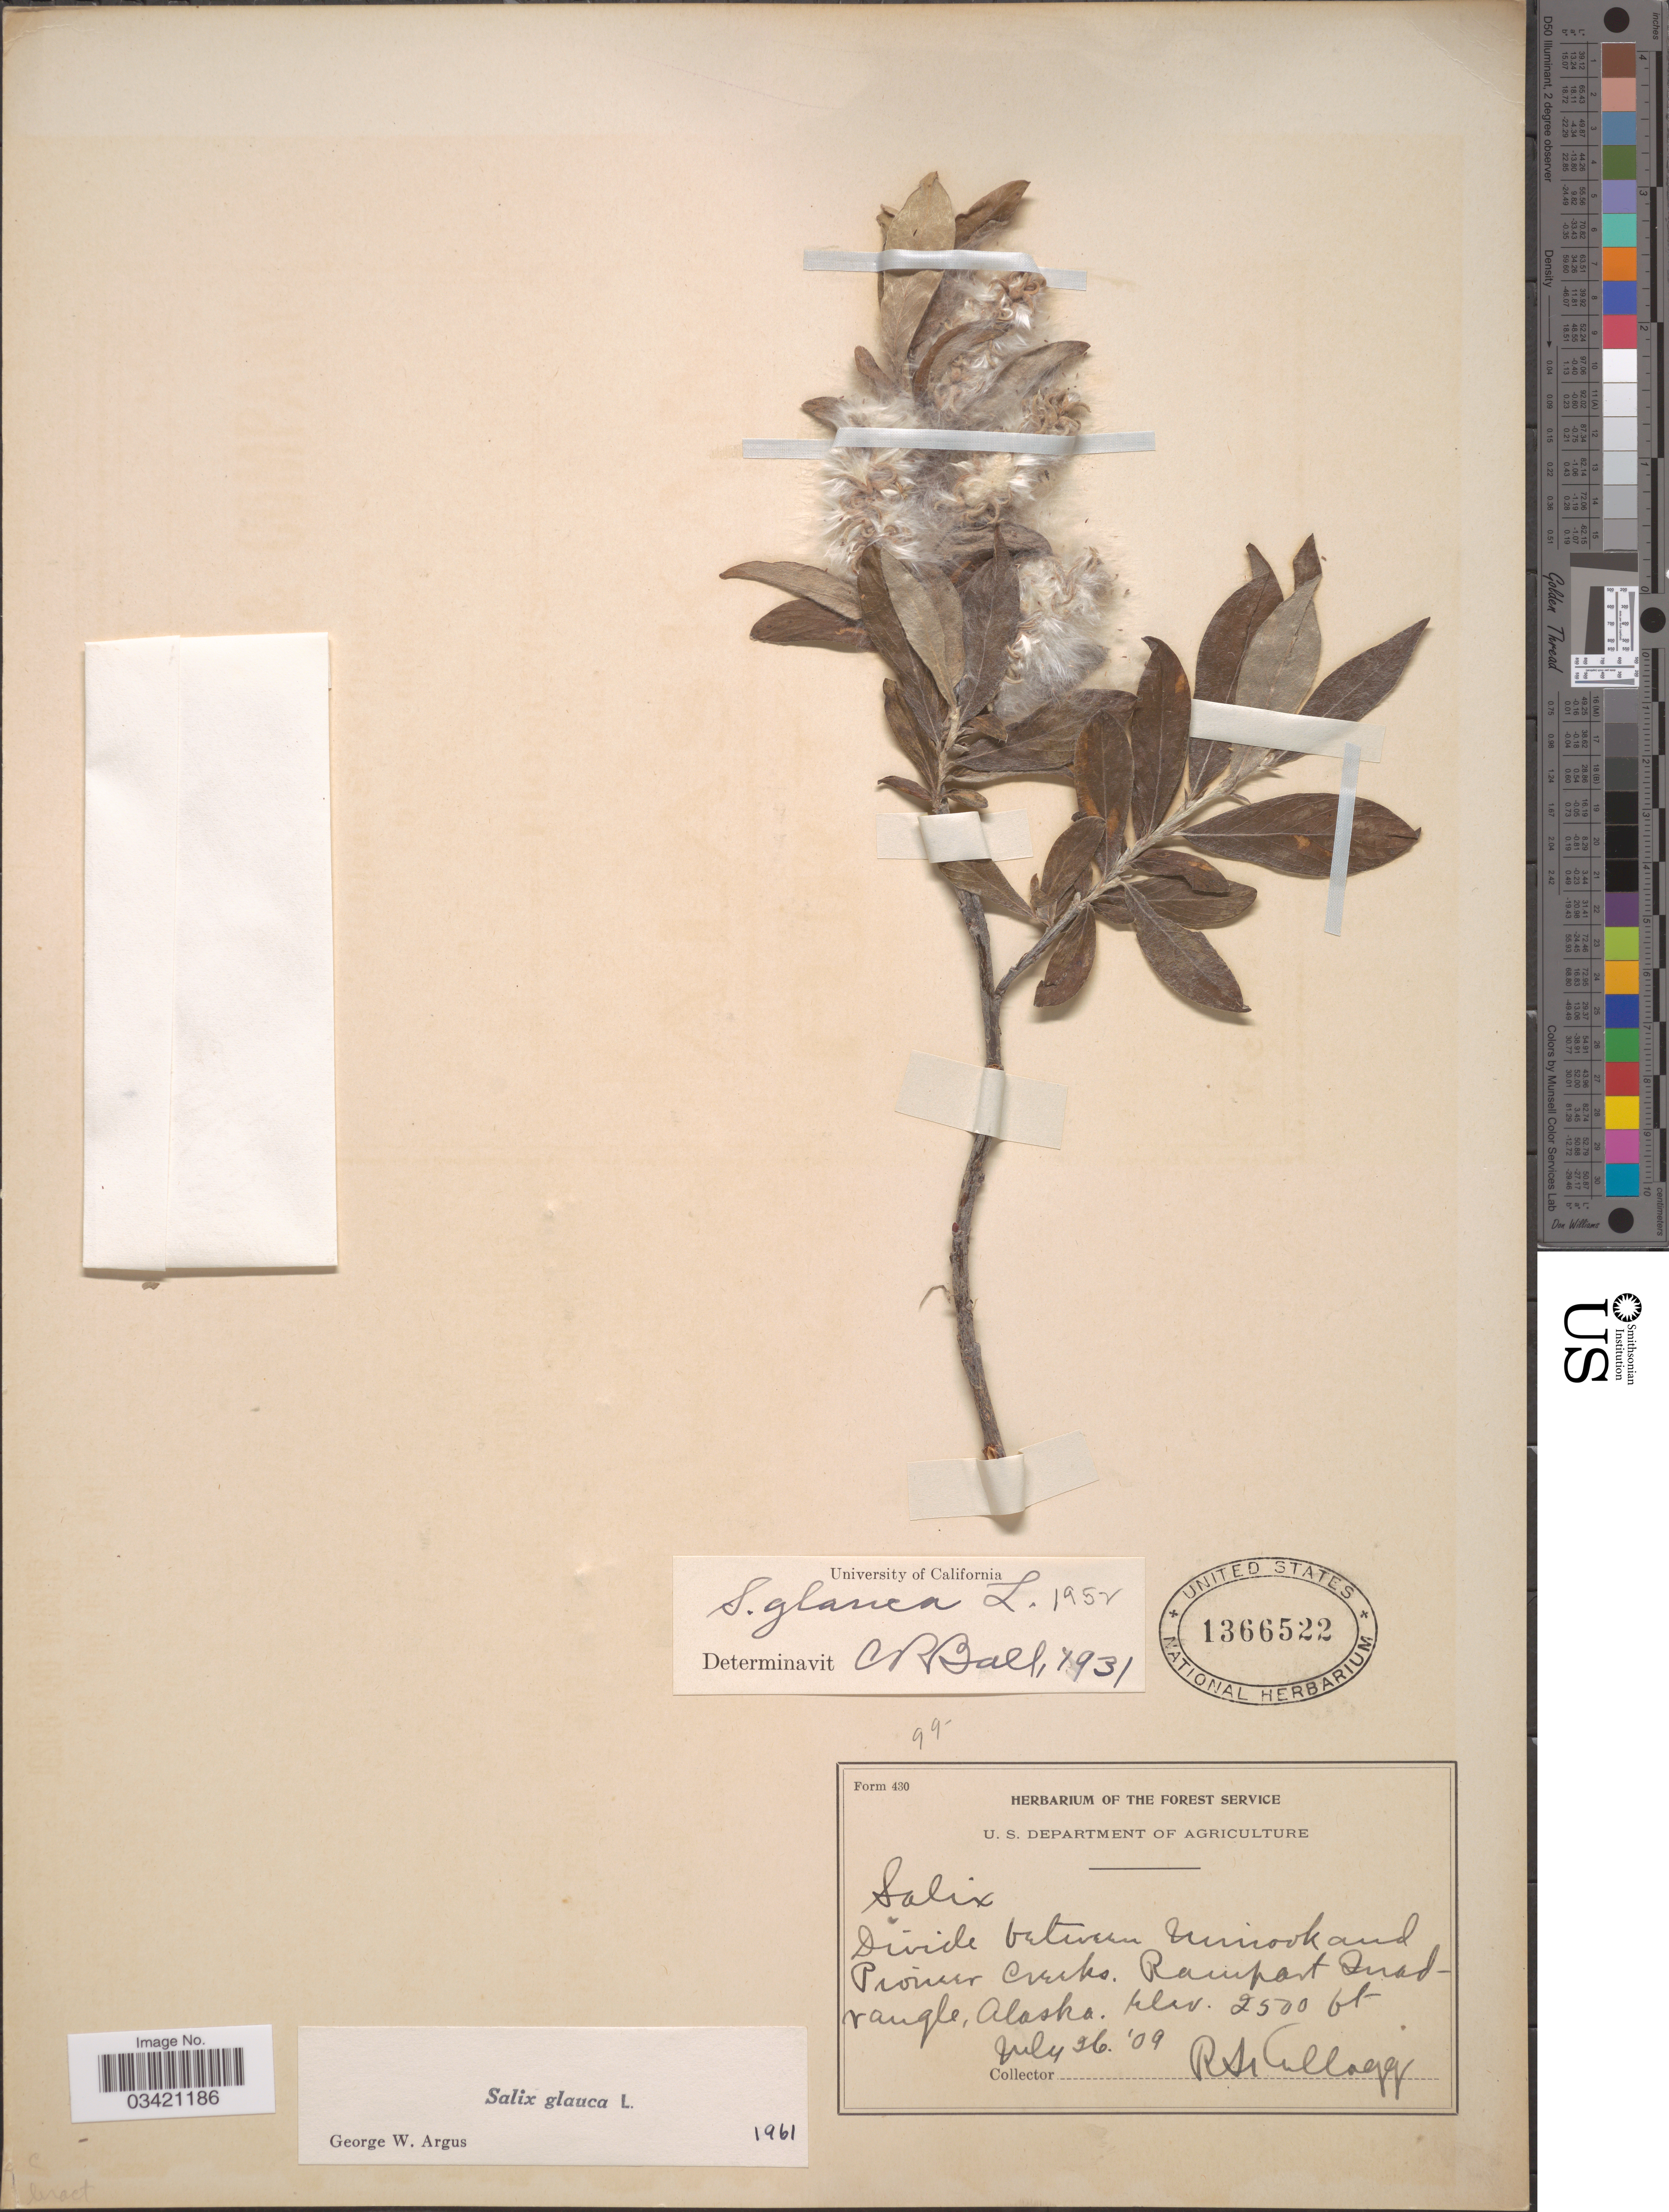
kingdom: Plantae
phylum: Tracheophyta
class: Magnoliopsida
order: Malpighiales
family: Salicaceae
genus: Salix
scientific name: Salix glauca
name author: L.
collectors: R. Kellogg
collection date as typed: Transcribed d/m/y: 26/7/9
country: United States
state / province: Alaska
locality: Divide between Minook and Pioneer Creeks. Rampart Quadrangle.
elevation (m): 762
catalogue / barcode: US 1366522